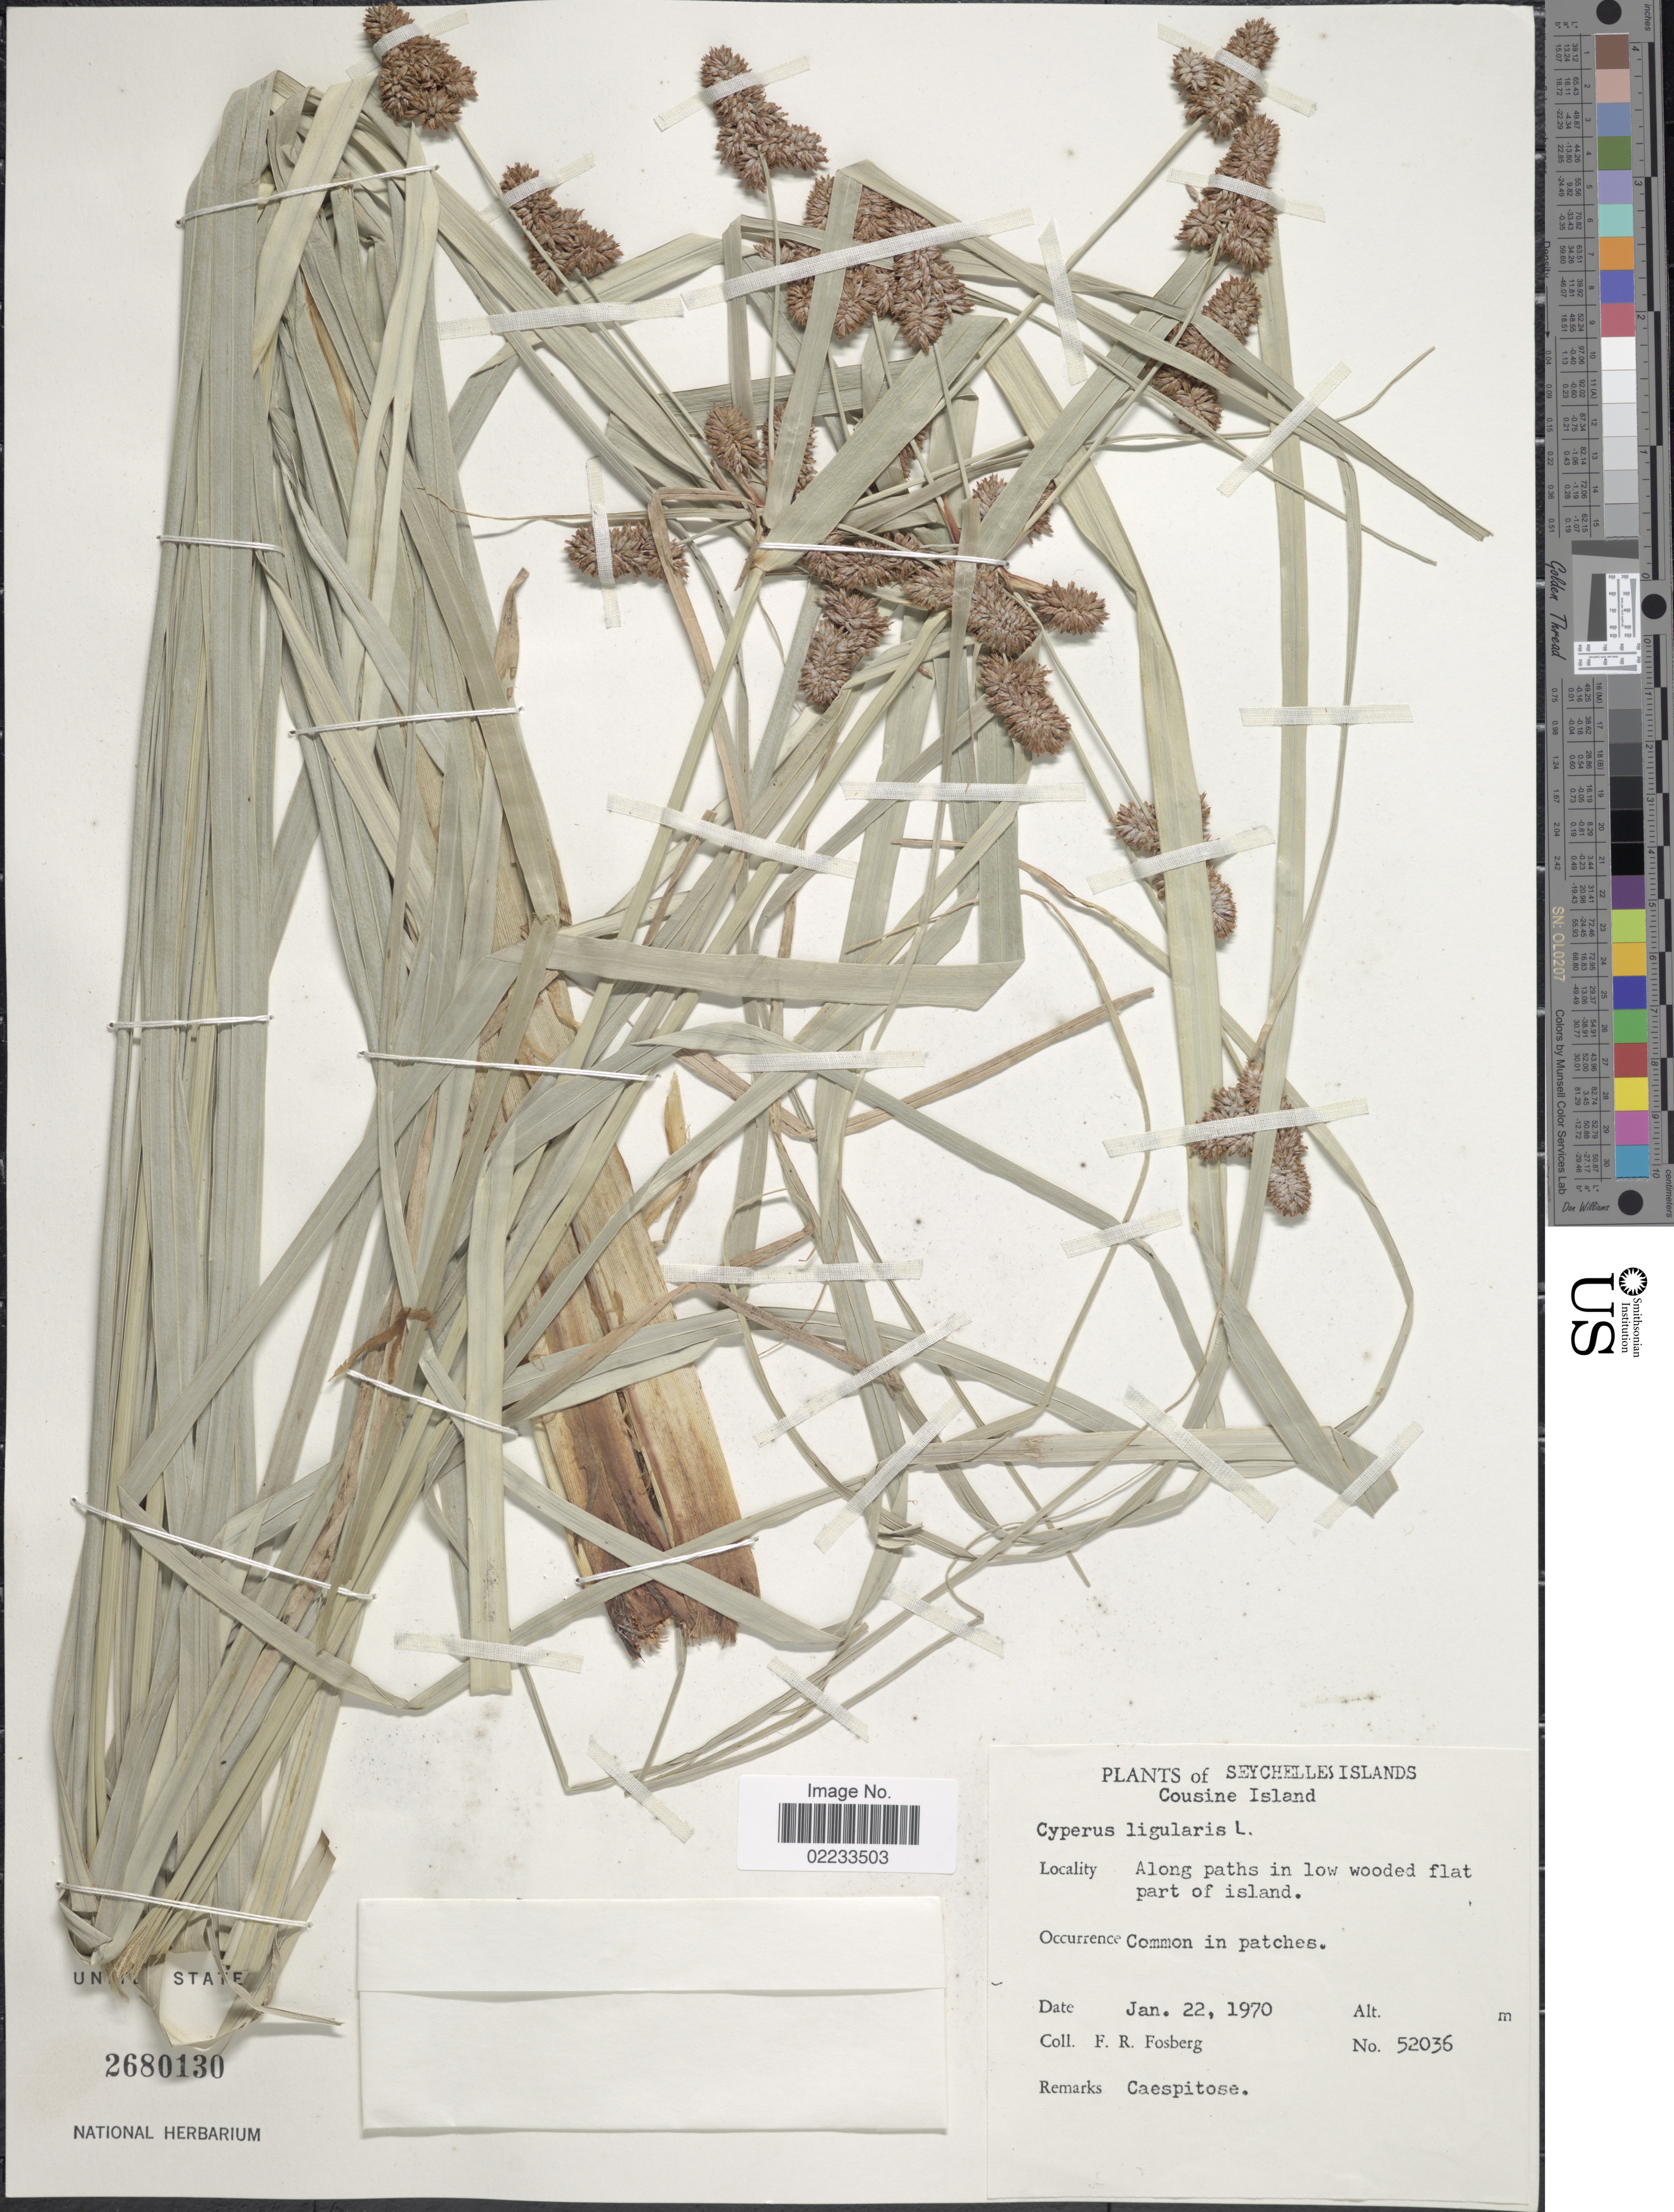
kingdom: Plantae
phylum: Tracheophyta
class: Liliopsida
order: Poales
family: Cyperaceae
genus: Cyperus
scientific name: Cyperus ligularis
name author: L.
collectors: F. R. Fosberg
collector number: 52036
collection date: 1970-01-22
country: Seychelles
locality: Cousine Island, along paths in low wooded flat part of island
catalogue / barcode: US 2680130